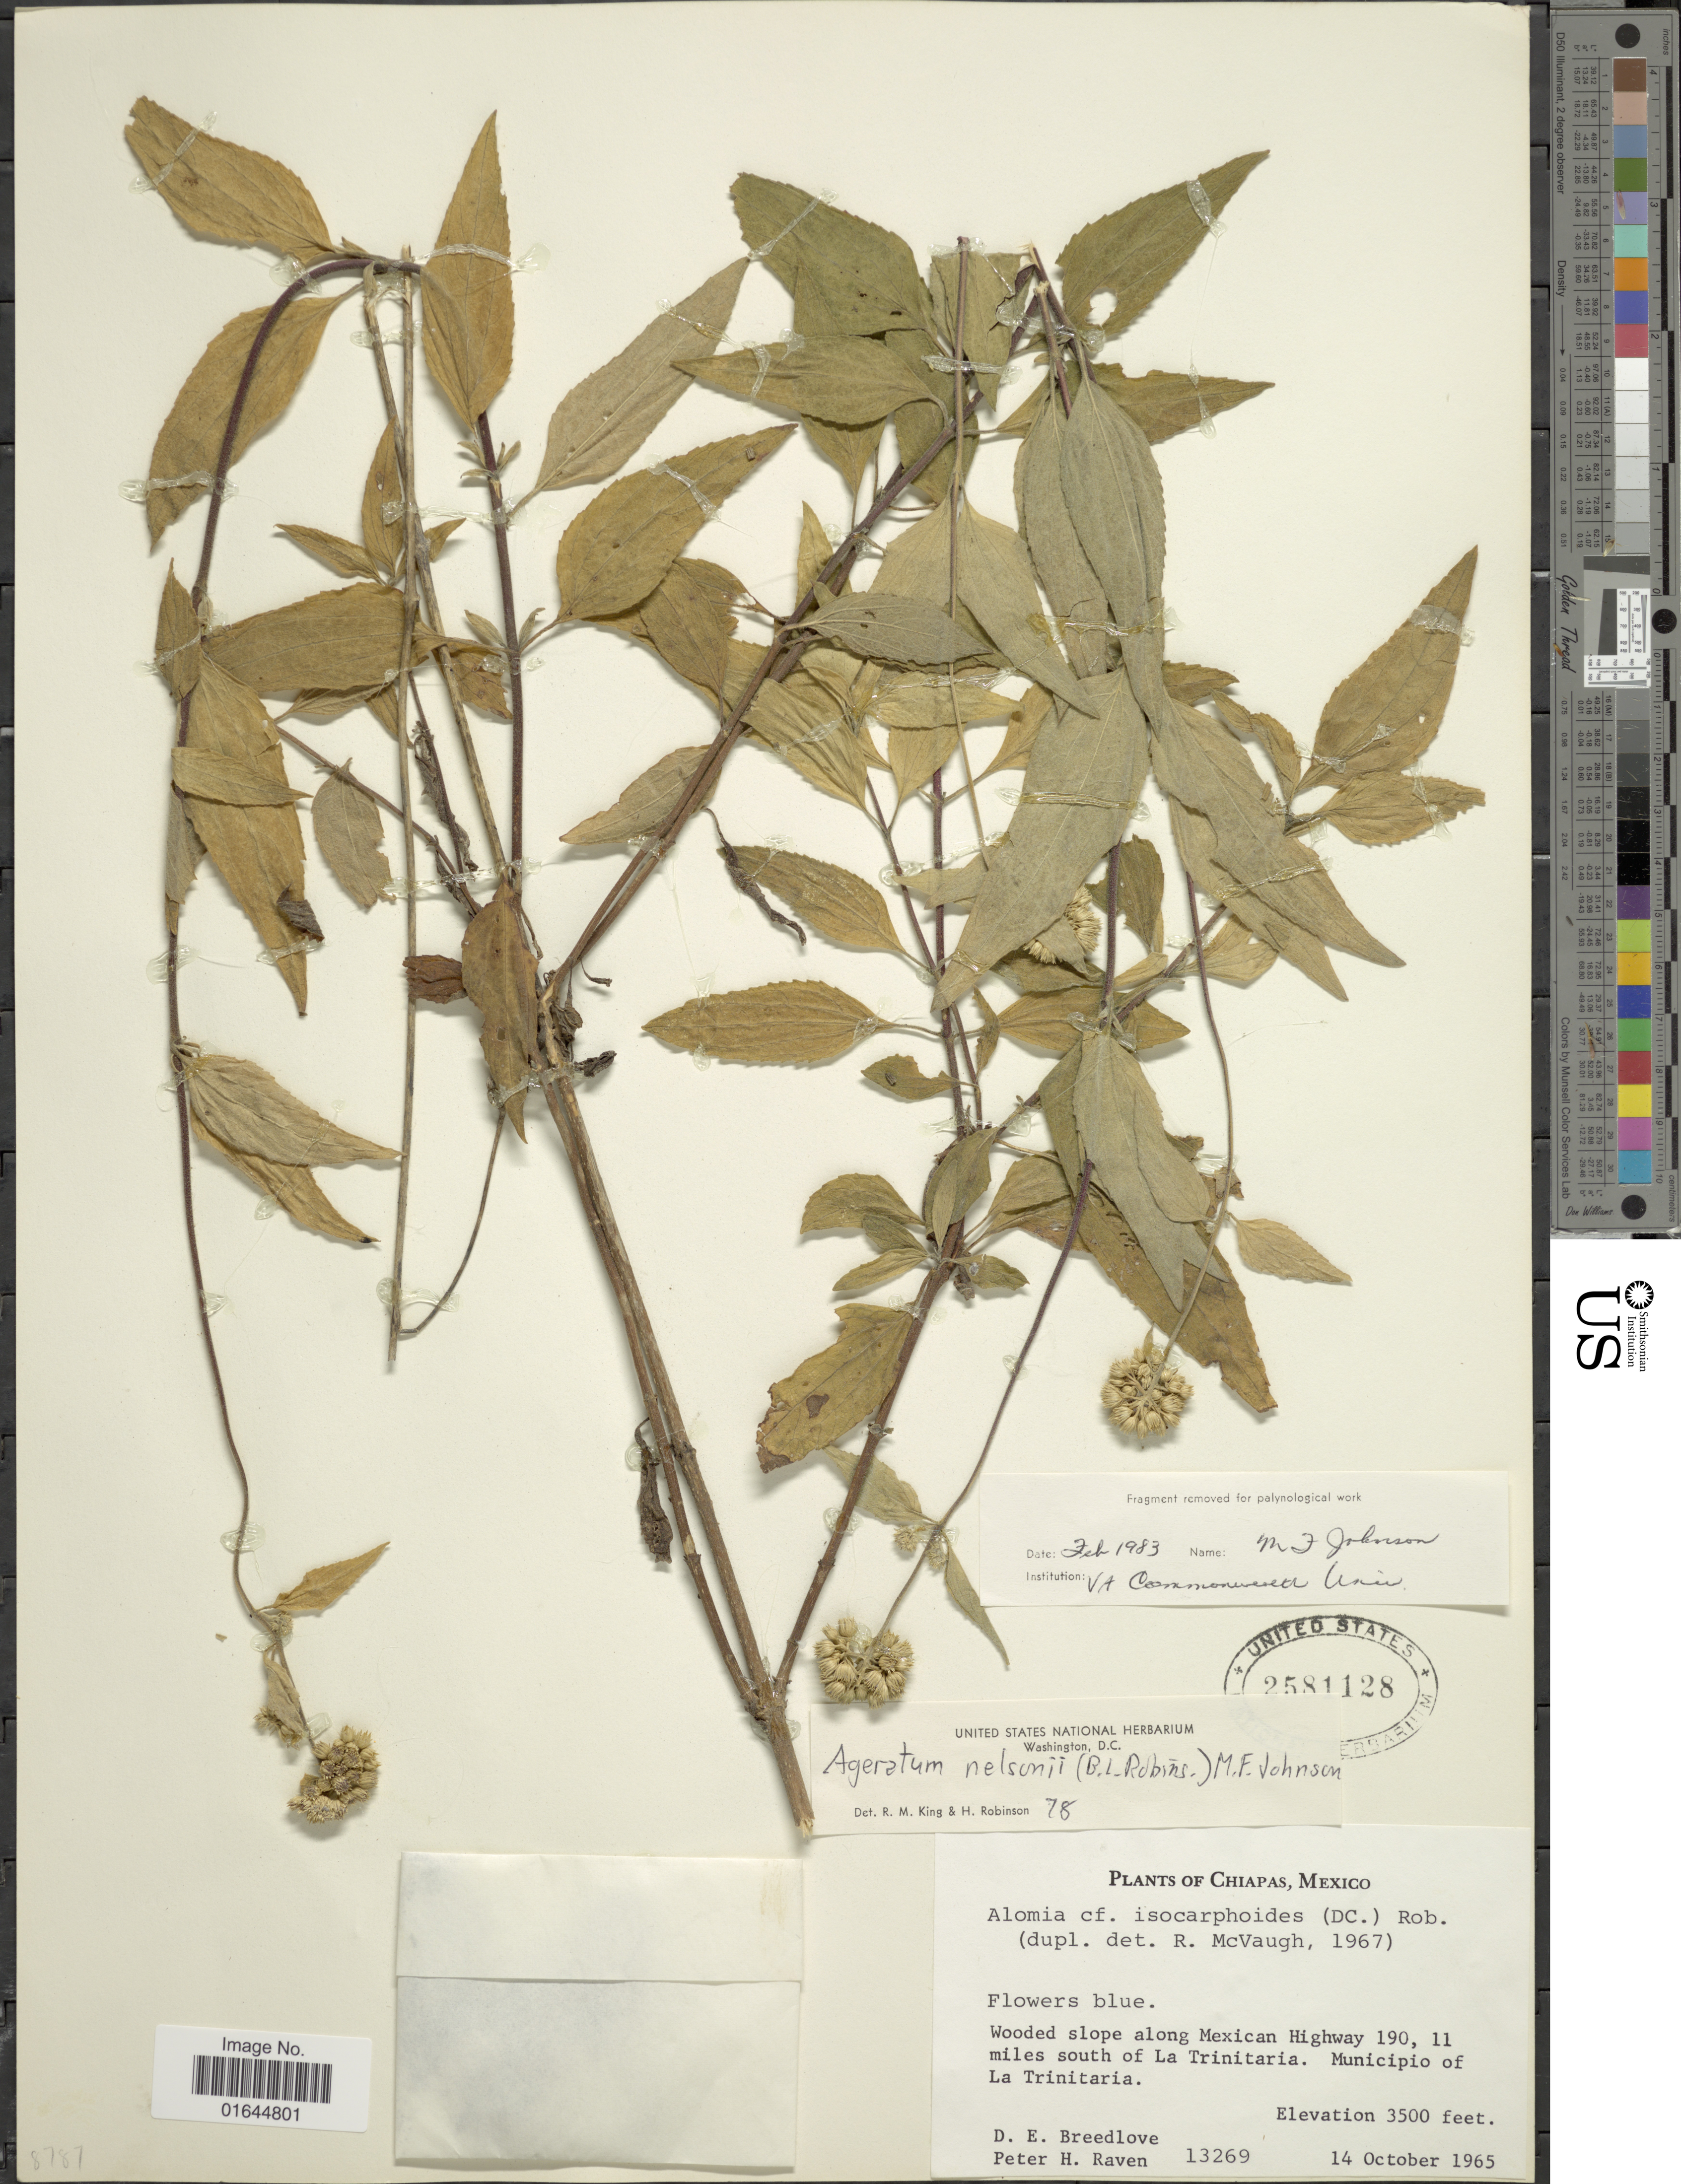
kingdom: Plantae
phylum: Tracheophyta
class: Magnoliopsida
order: Asterales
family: Asteraceae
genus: Ageratum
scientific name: Ageratum elassocarpum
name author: S.F. Blake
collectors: D. E. Breedlove & P. Raven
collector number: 13269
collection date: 1965-10-14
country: Mexico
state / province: Chiapas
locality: Mexico, Chiapas, wooded slope along Mexican Highway 190, 11 miles south of La Trinitaria. Municipio of La Trinitaria.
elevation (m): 1067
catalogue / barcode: US 2581128